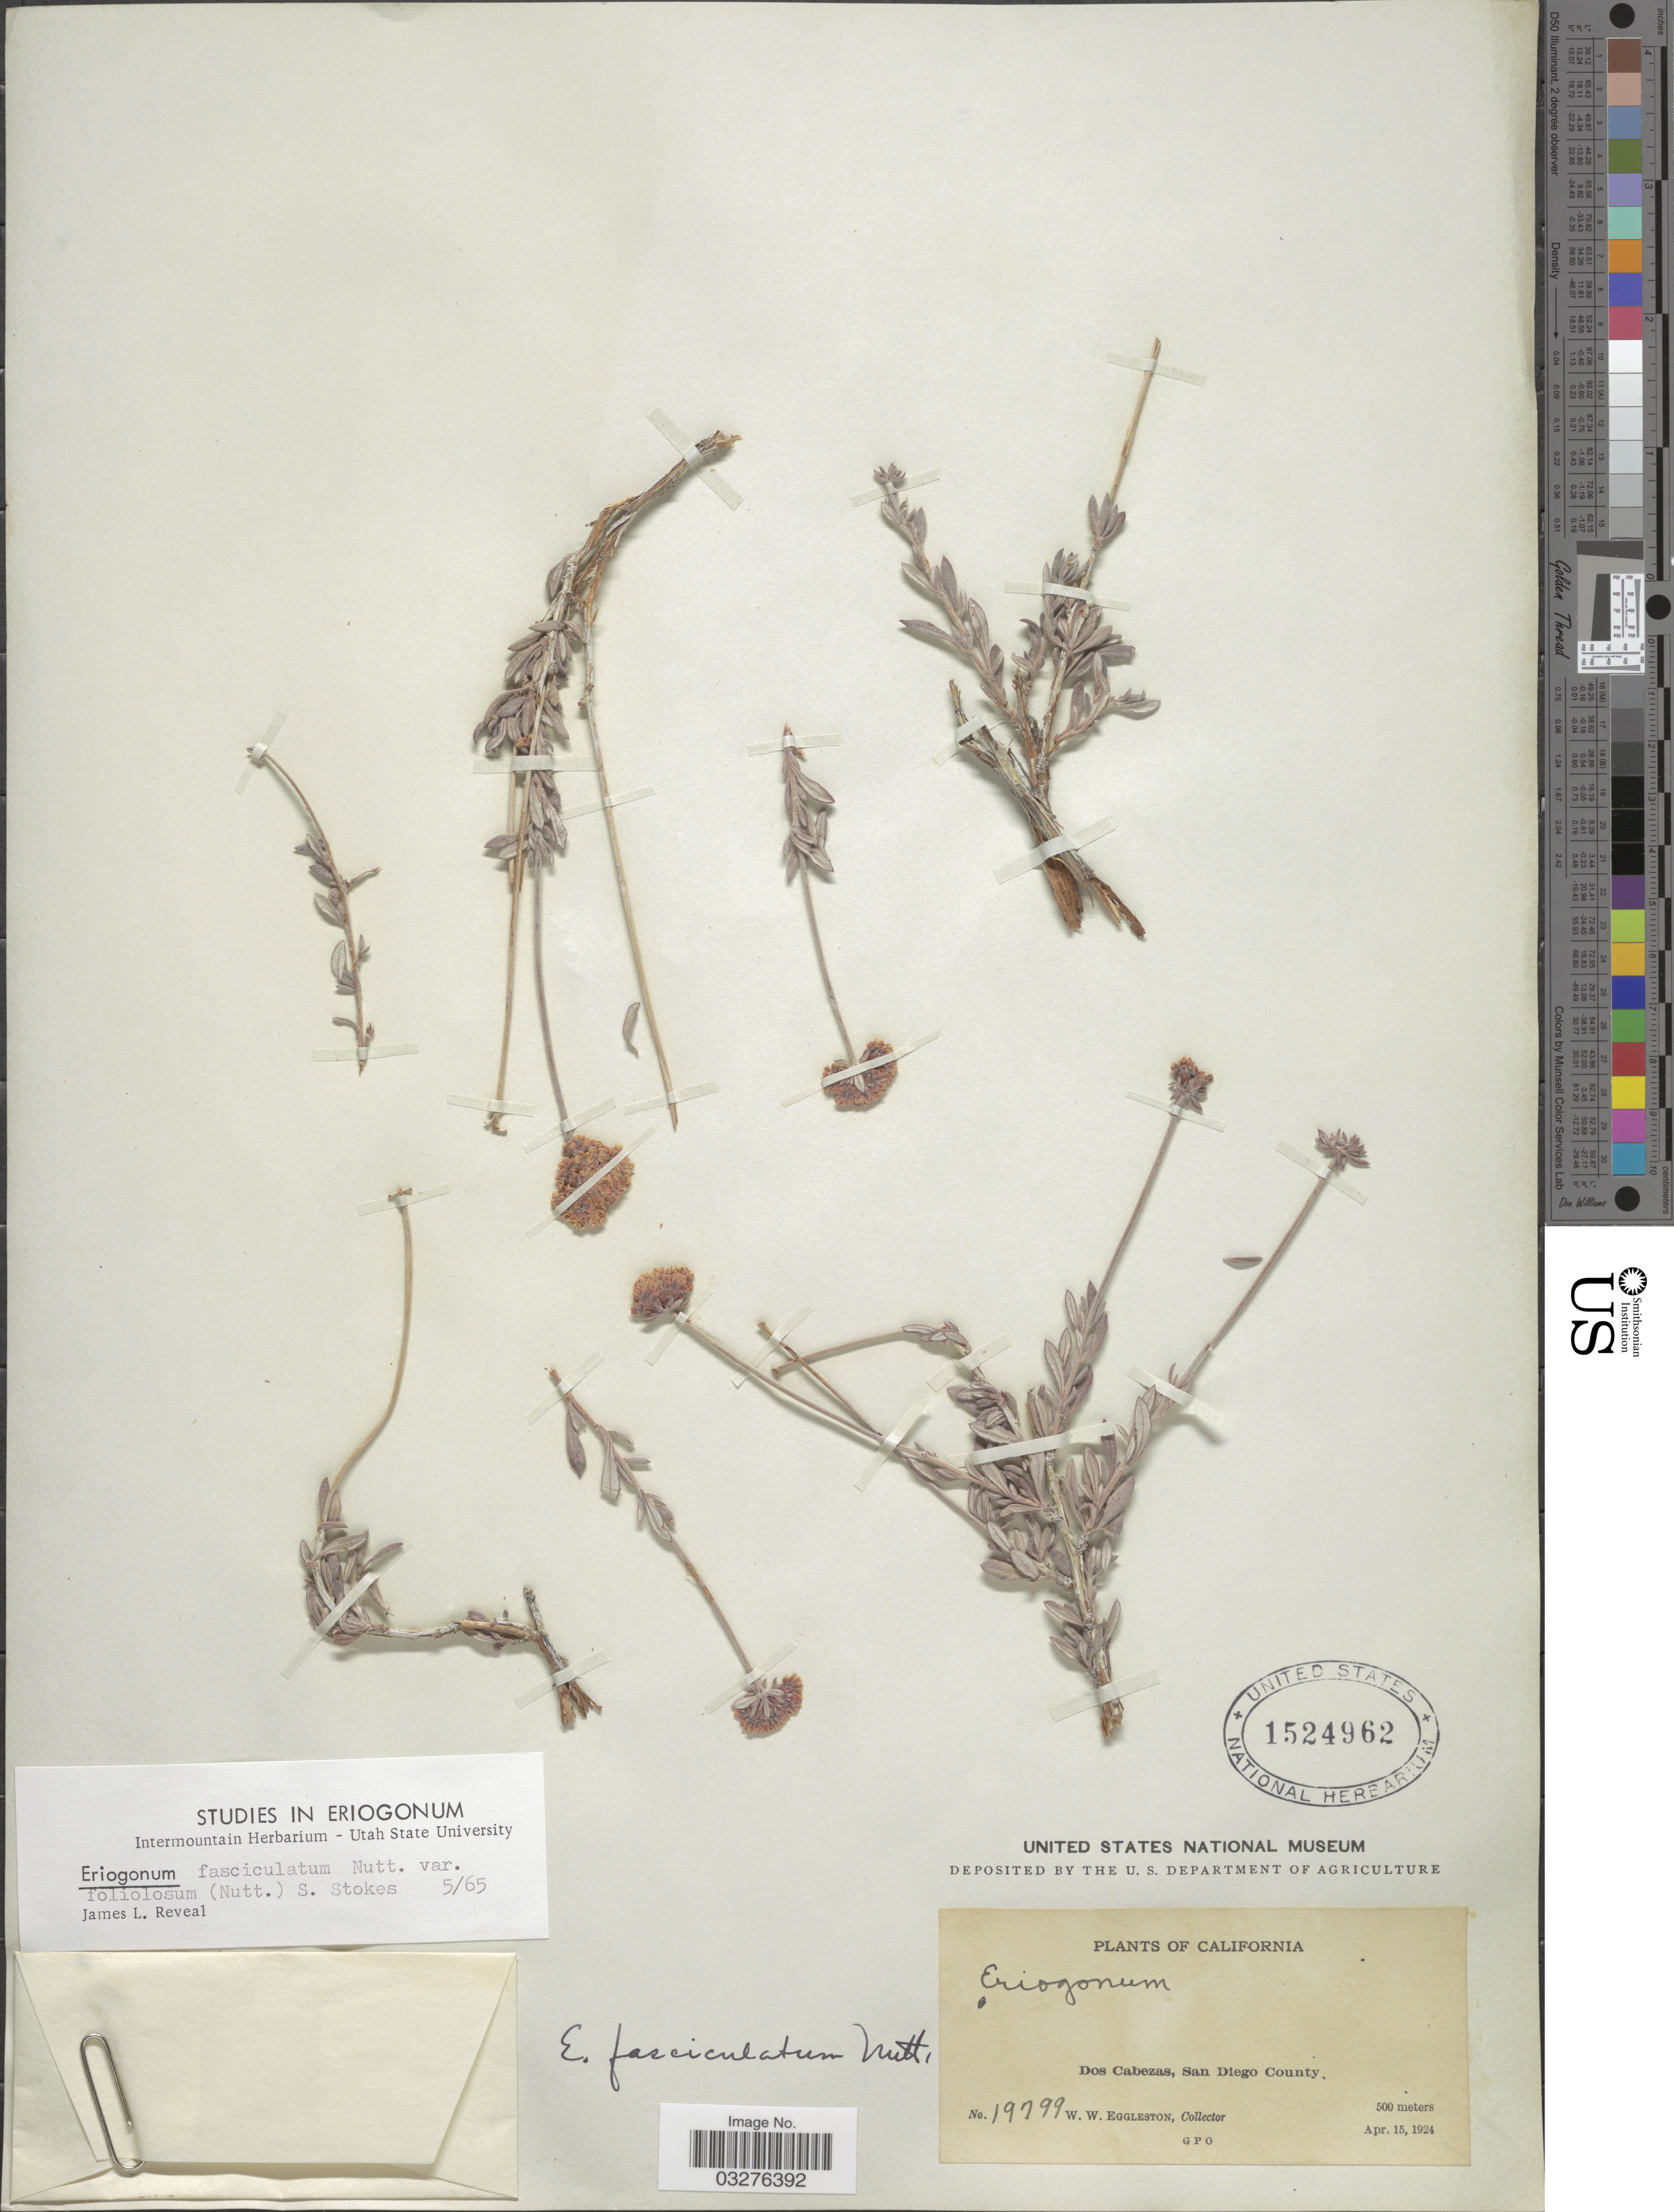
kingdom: Plantae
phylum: Tracheophyta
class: Magnoliopsida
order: Caryophyllales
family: Polygonaceae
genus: Eriogonum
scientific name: Eriogonum fasciculatum var. polifolium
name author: (Benth.) Torr. & A. Gray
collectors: W. W. Eggleston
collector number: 19799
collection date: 1924-04-15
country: United States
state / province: California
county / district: San Diego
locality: Dos Cabezas, San Diego County.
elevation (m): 500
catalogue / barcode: US 1524962